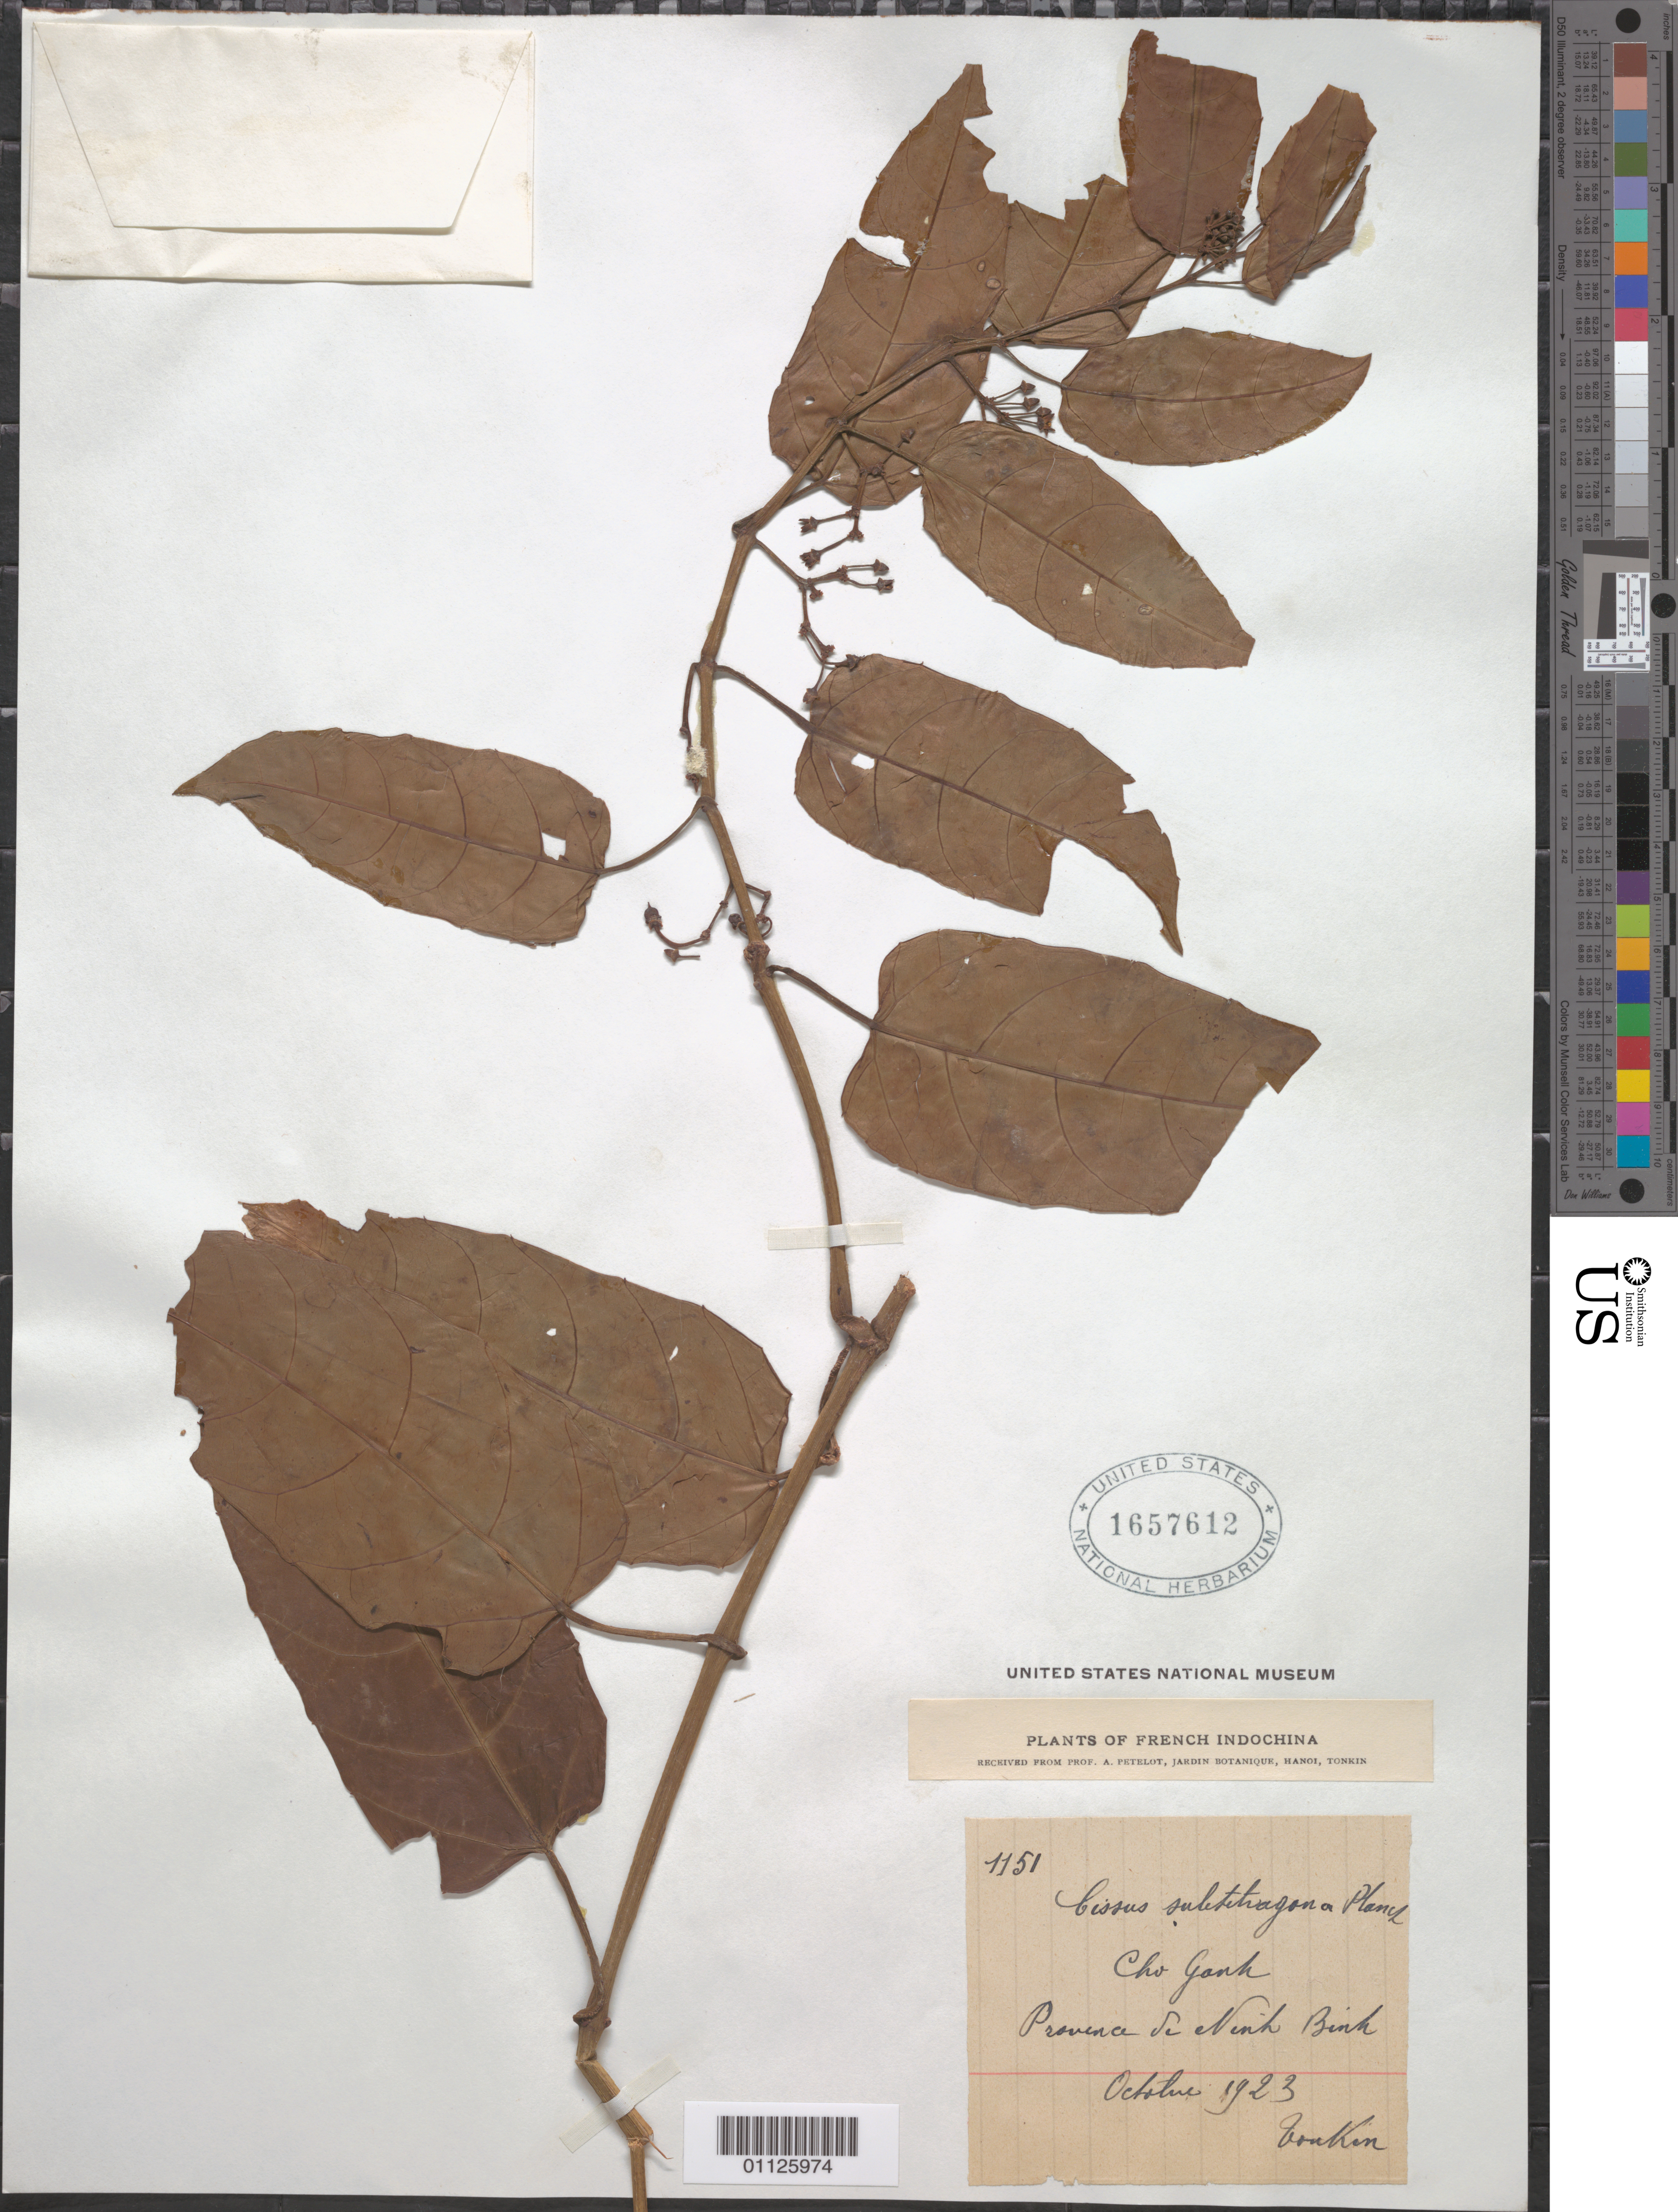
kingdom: Plantae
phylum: Tracheophyta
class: Magnoliopsida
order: Vitales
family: Vitaceae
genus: Cissus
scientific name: Cissus subtetragona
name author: Planch.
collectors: A. Petelot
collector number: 1151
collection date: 1923-10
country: Vietnam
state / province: Ninh Binh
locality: Tonkin. Hanoi.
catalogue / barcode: US 1657612